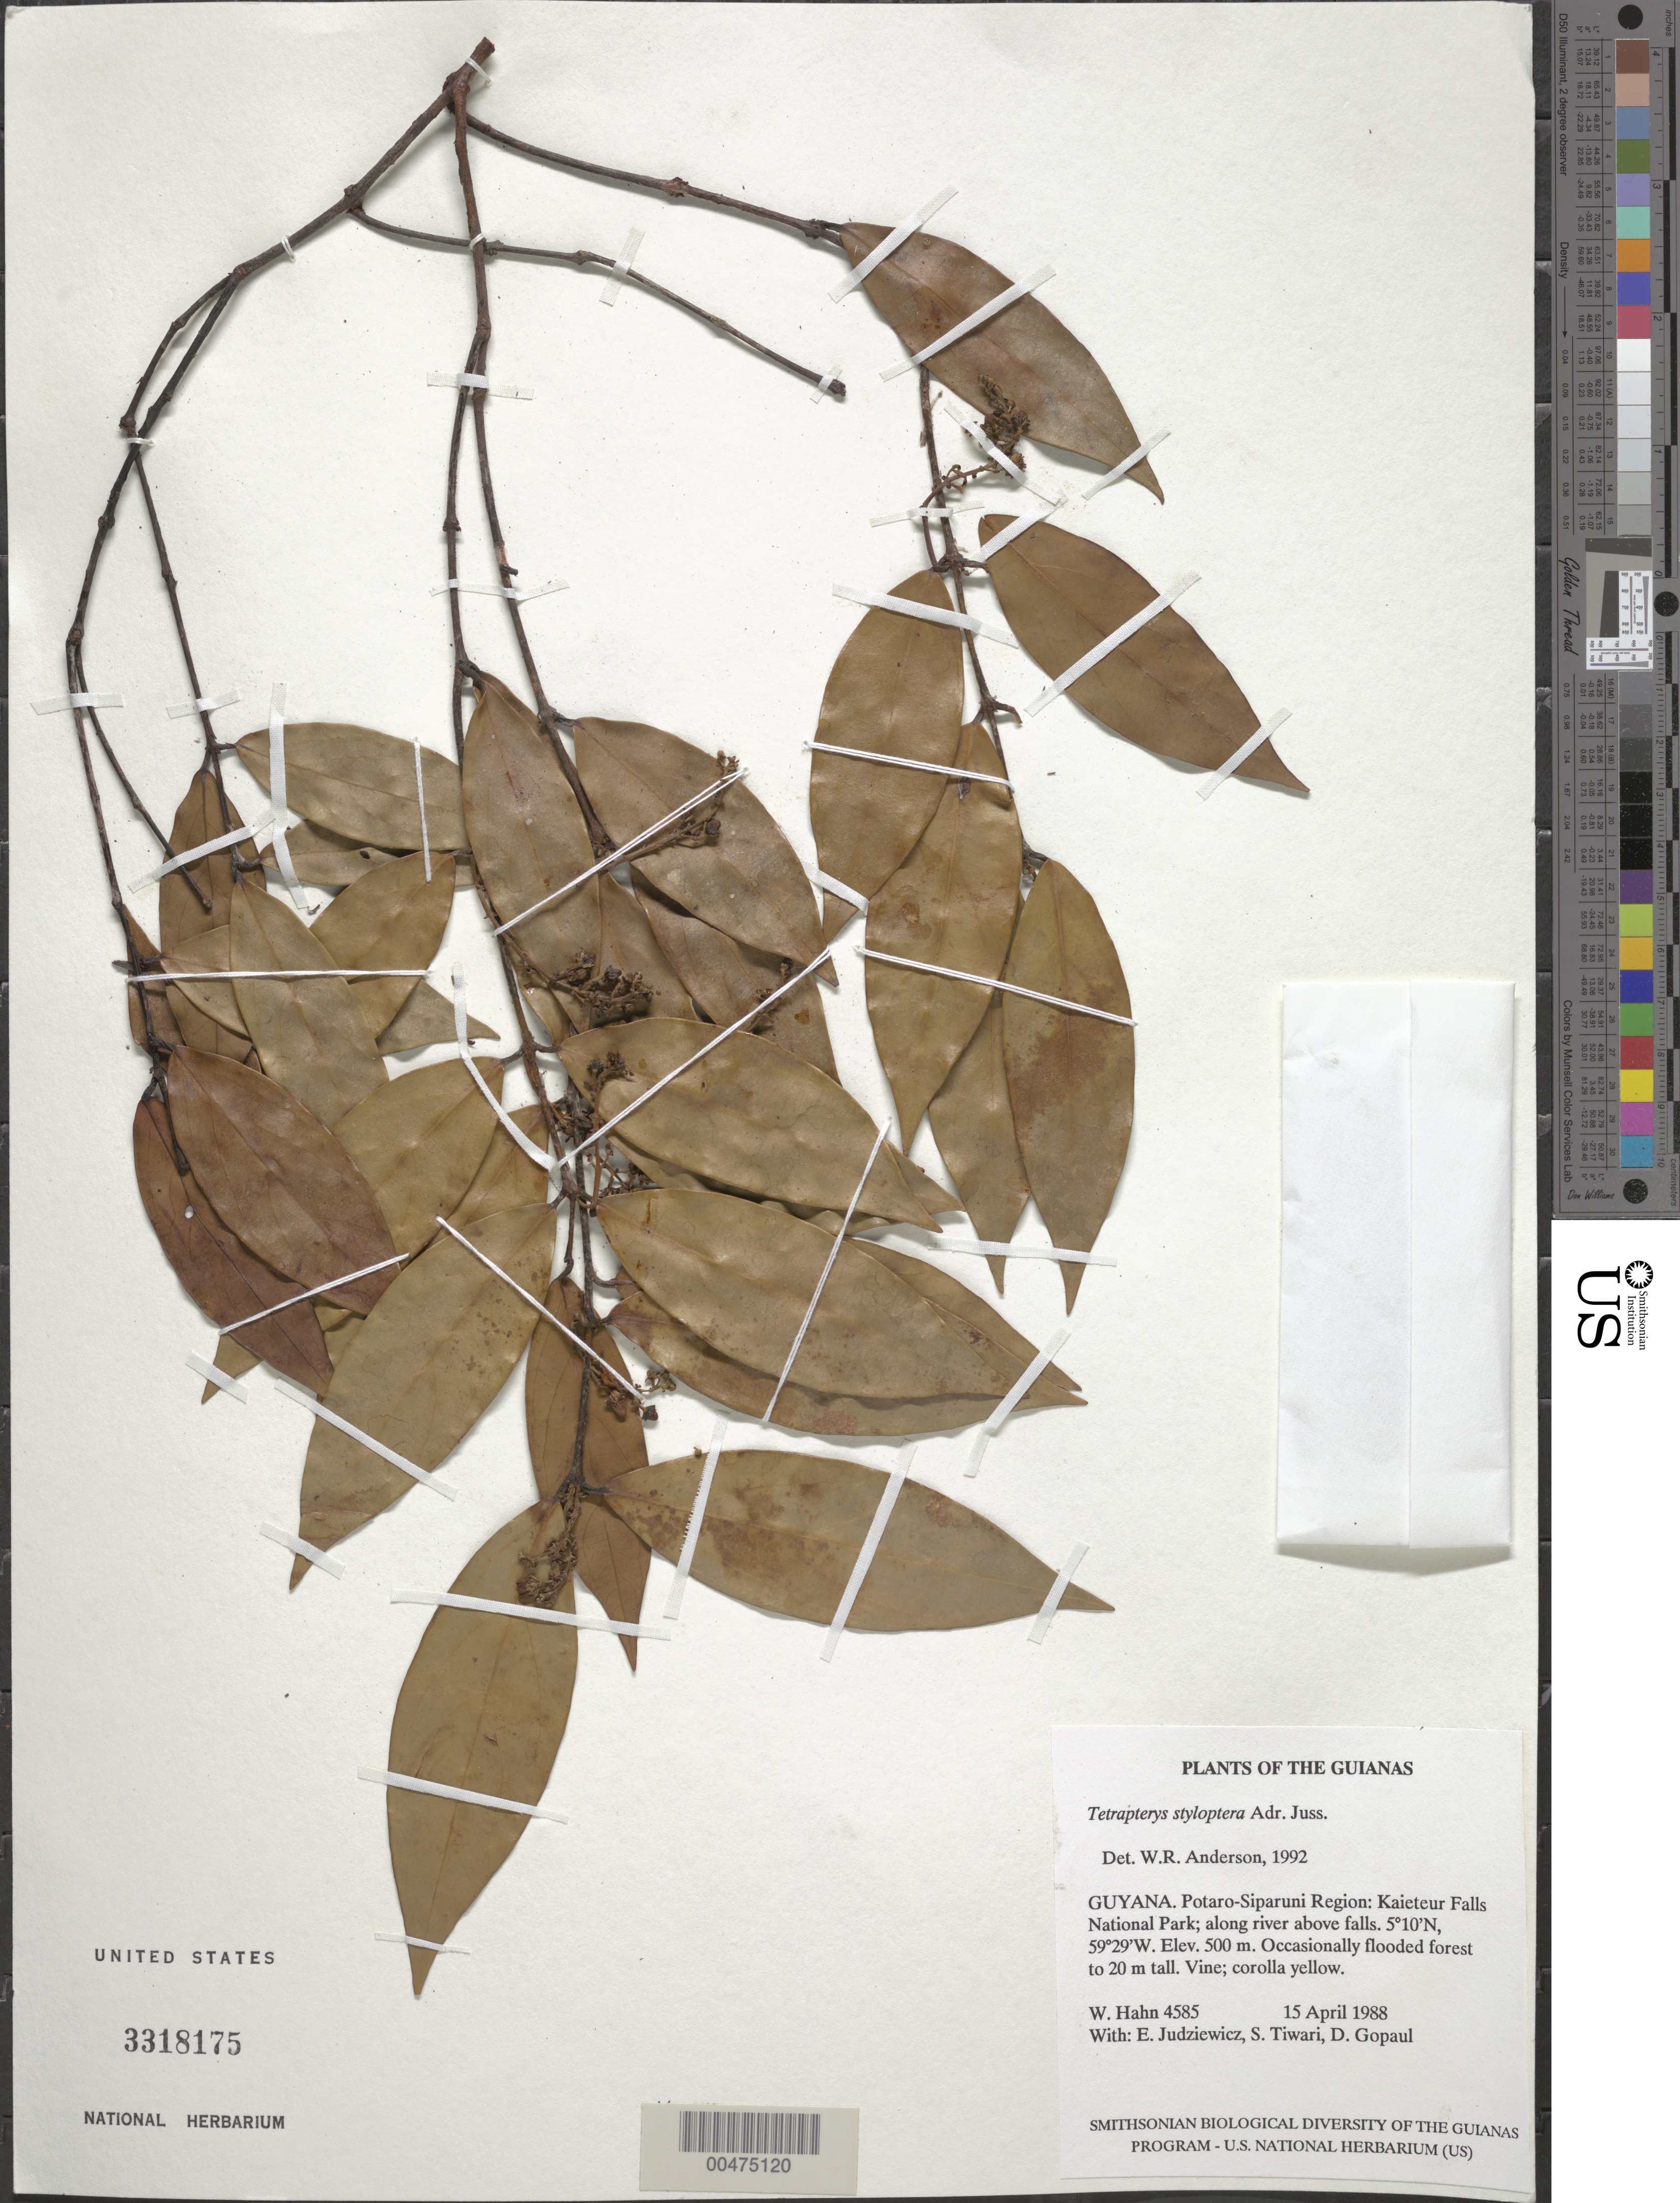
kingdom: Plantae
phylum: Tracheophyta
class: Magnoliopsida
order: Malpighiales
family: Malpighiaceae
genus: Glicophyllum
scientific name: Glicophyllum stylopterum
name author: (A. Juss.) R.F. Almeida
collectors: W. Hahn, E. J. Judziewicz, S. Tiwari & D. Gopaul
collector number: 4585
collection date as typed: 15 April 1988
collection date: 1988-04-15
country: Guyana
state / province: Potaro-Siparuni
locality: Kaieteur Falls National Park; along river above falls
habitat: Occasionally flooded forest to 20 m tall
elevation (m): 500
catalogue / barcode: US 3318175